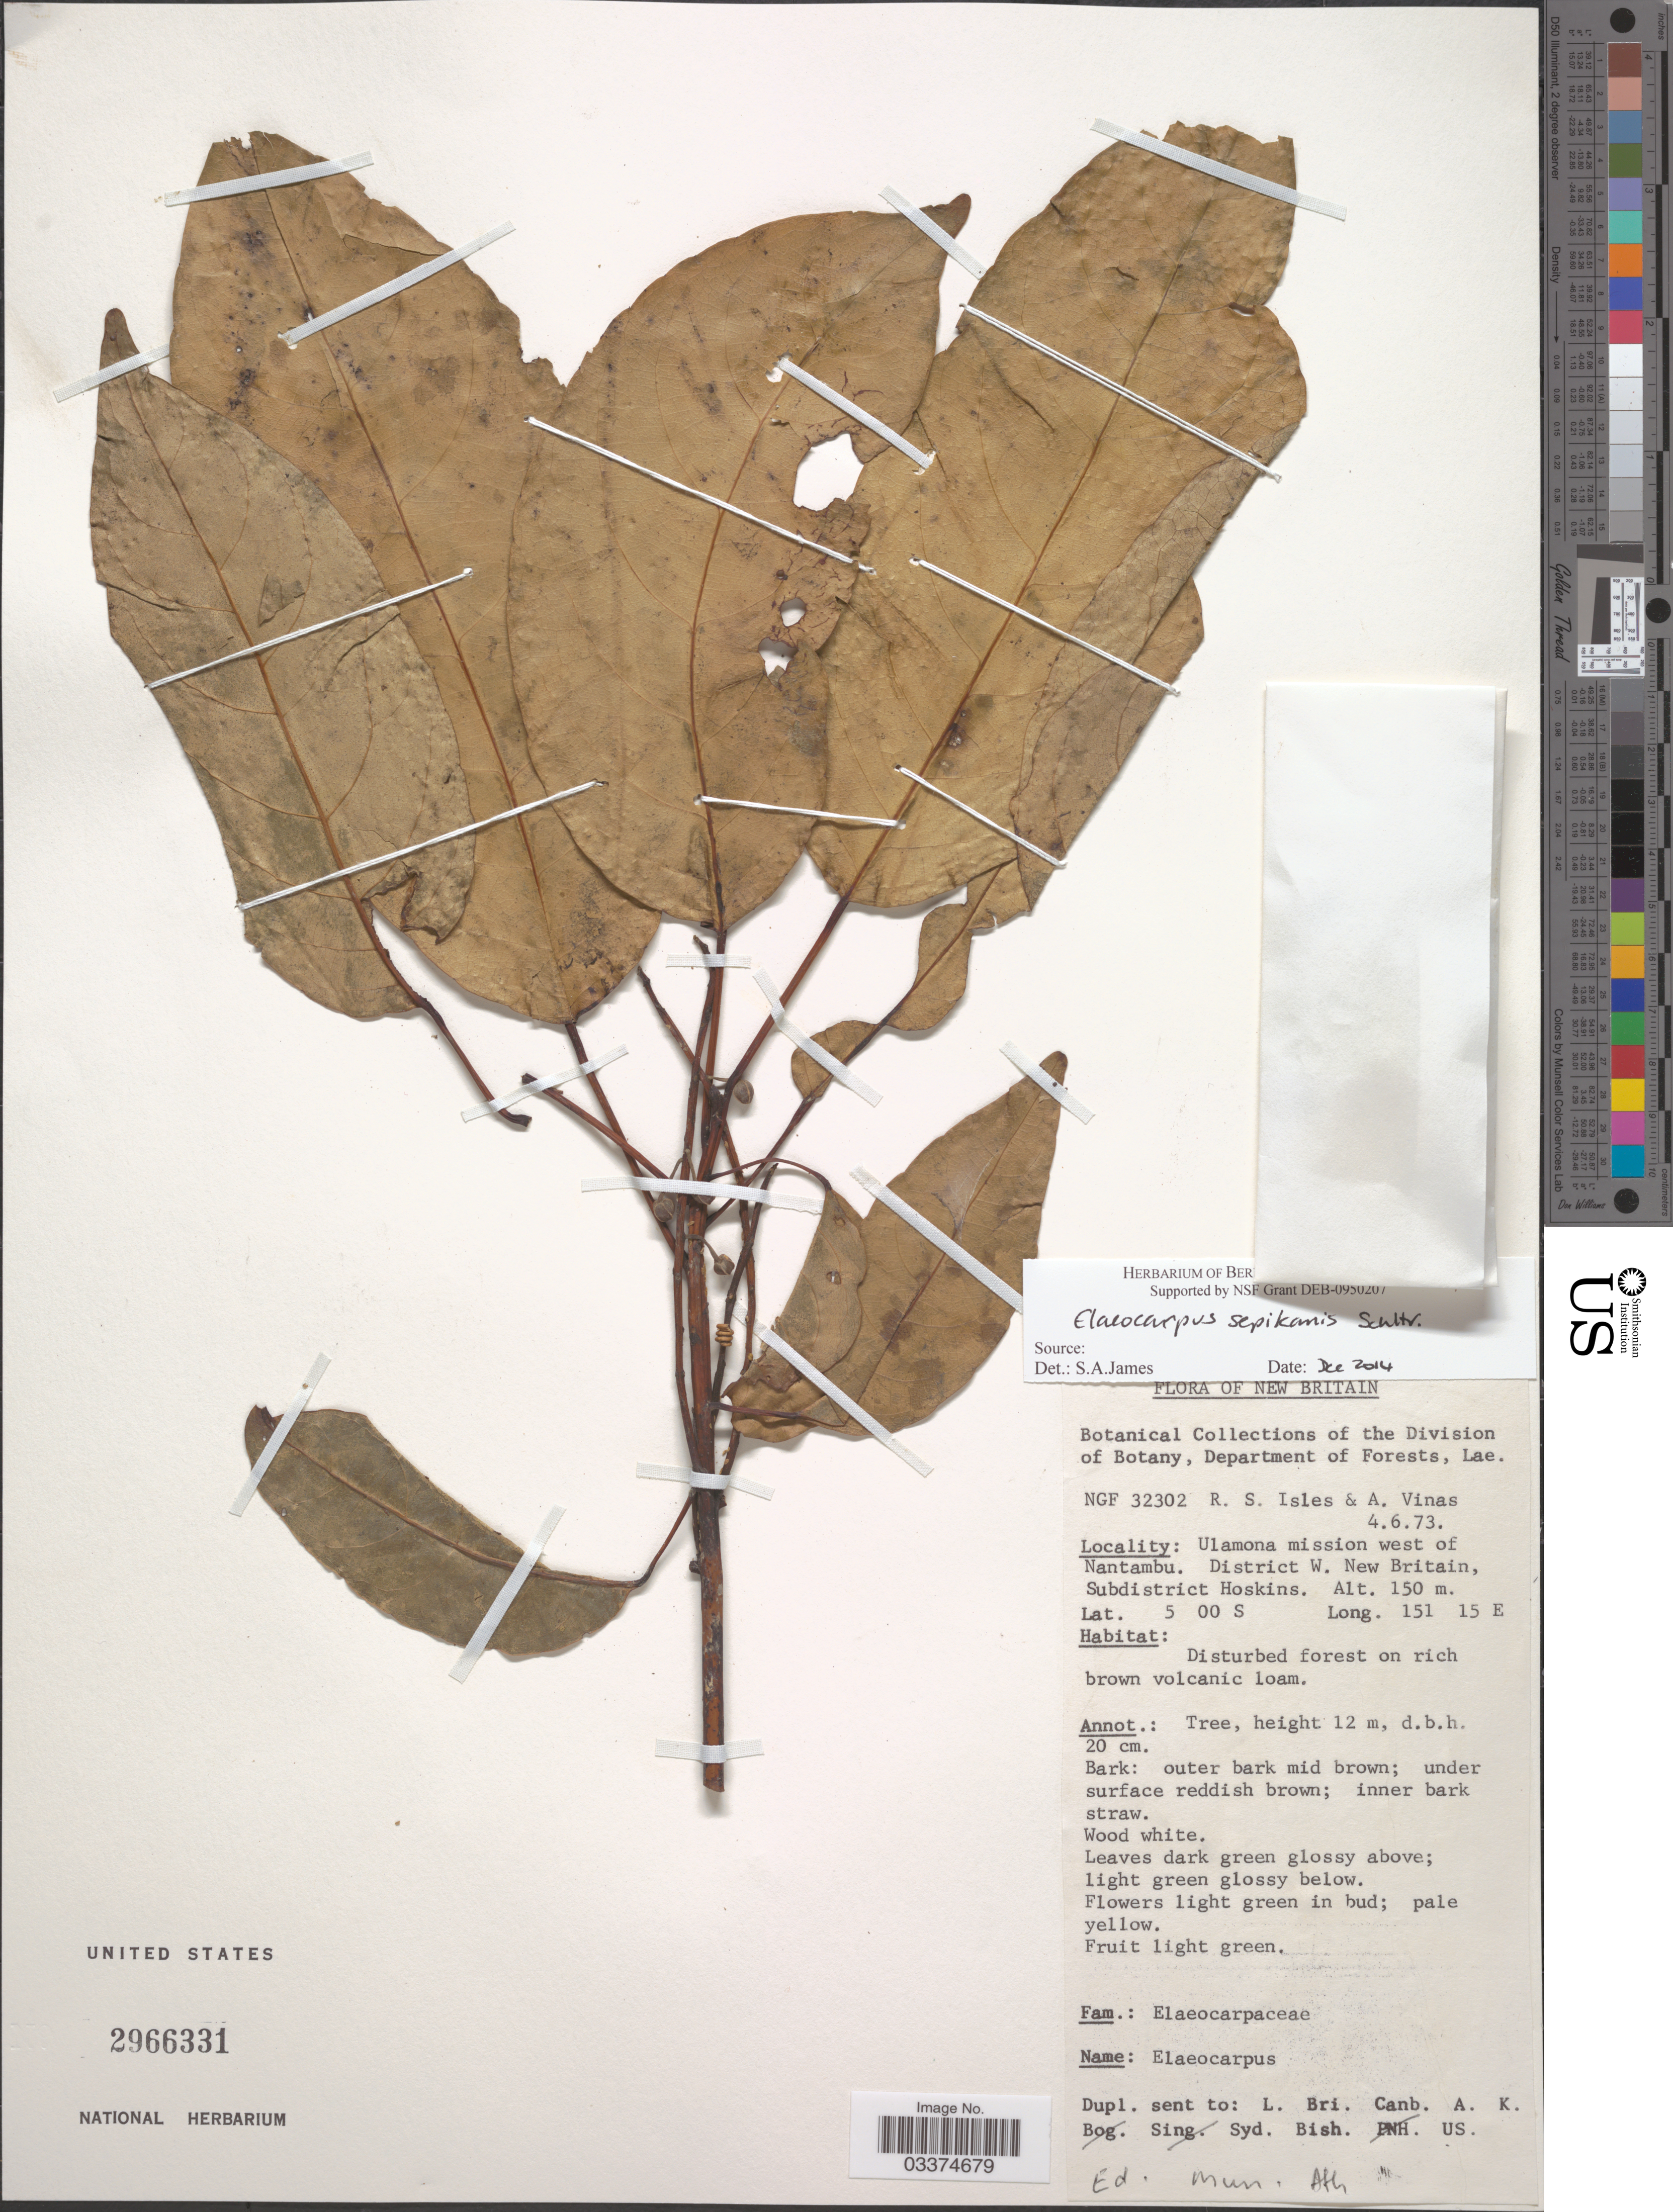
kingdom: Plantae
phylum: Tracheophyta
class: Magnoliopsida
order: Oxalidales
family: Elaeocarpaceae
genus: Elaeocarpus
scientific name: Elaeocarpus sepikanus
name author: Schltr.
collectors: R. Isles & A. Vinas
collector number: NGF 32302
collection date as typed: Transcribed d/m/y: 4/6/73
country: Papua New Guinea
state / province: West New Britain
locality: New Britain. Ulamona mission west of Nantambu. District W. New Britain, Subdistrict Hoskins.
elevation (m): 150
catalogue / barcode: US 2966331